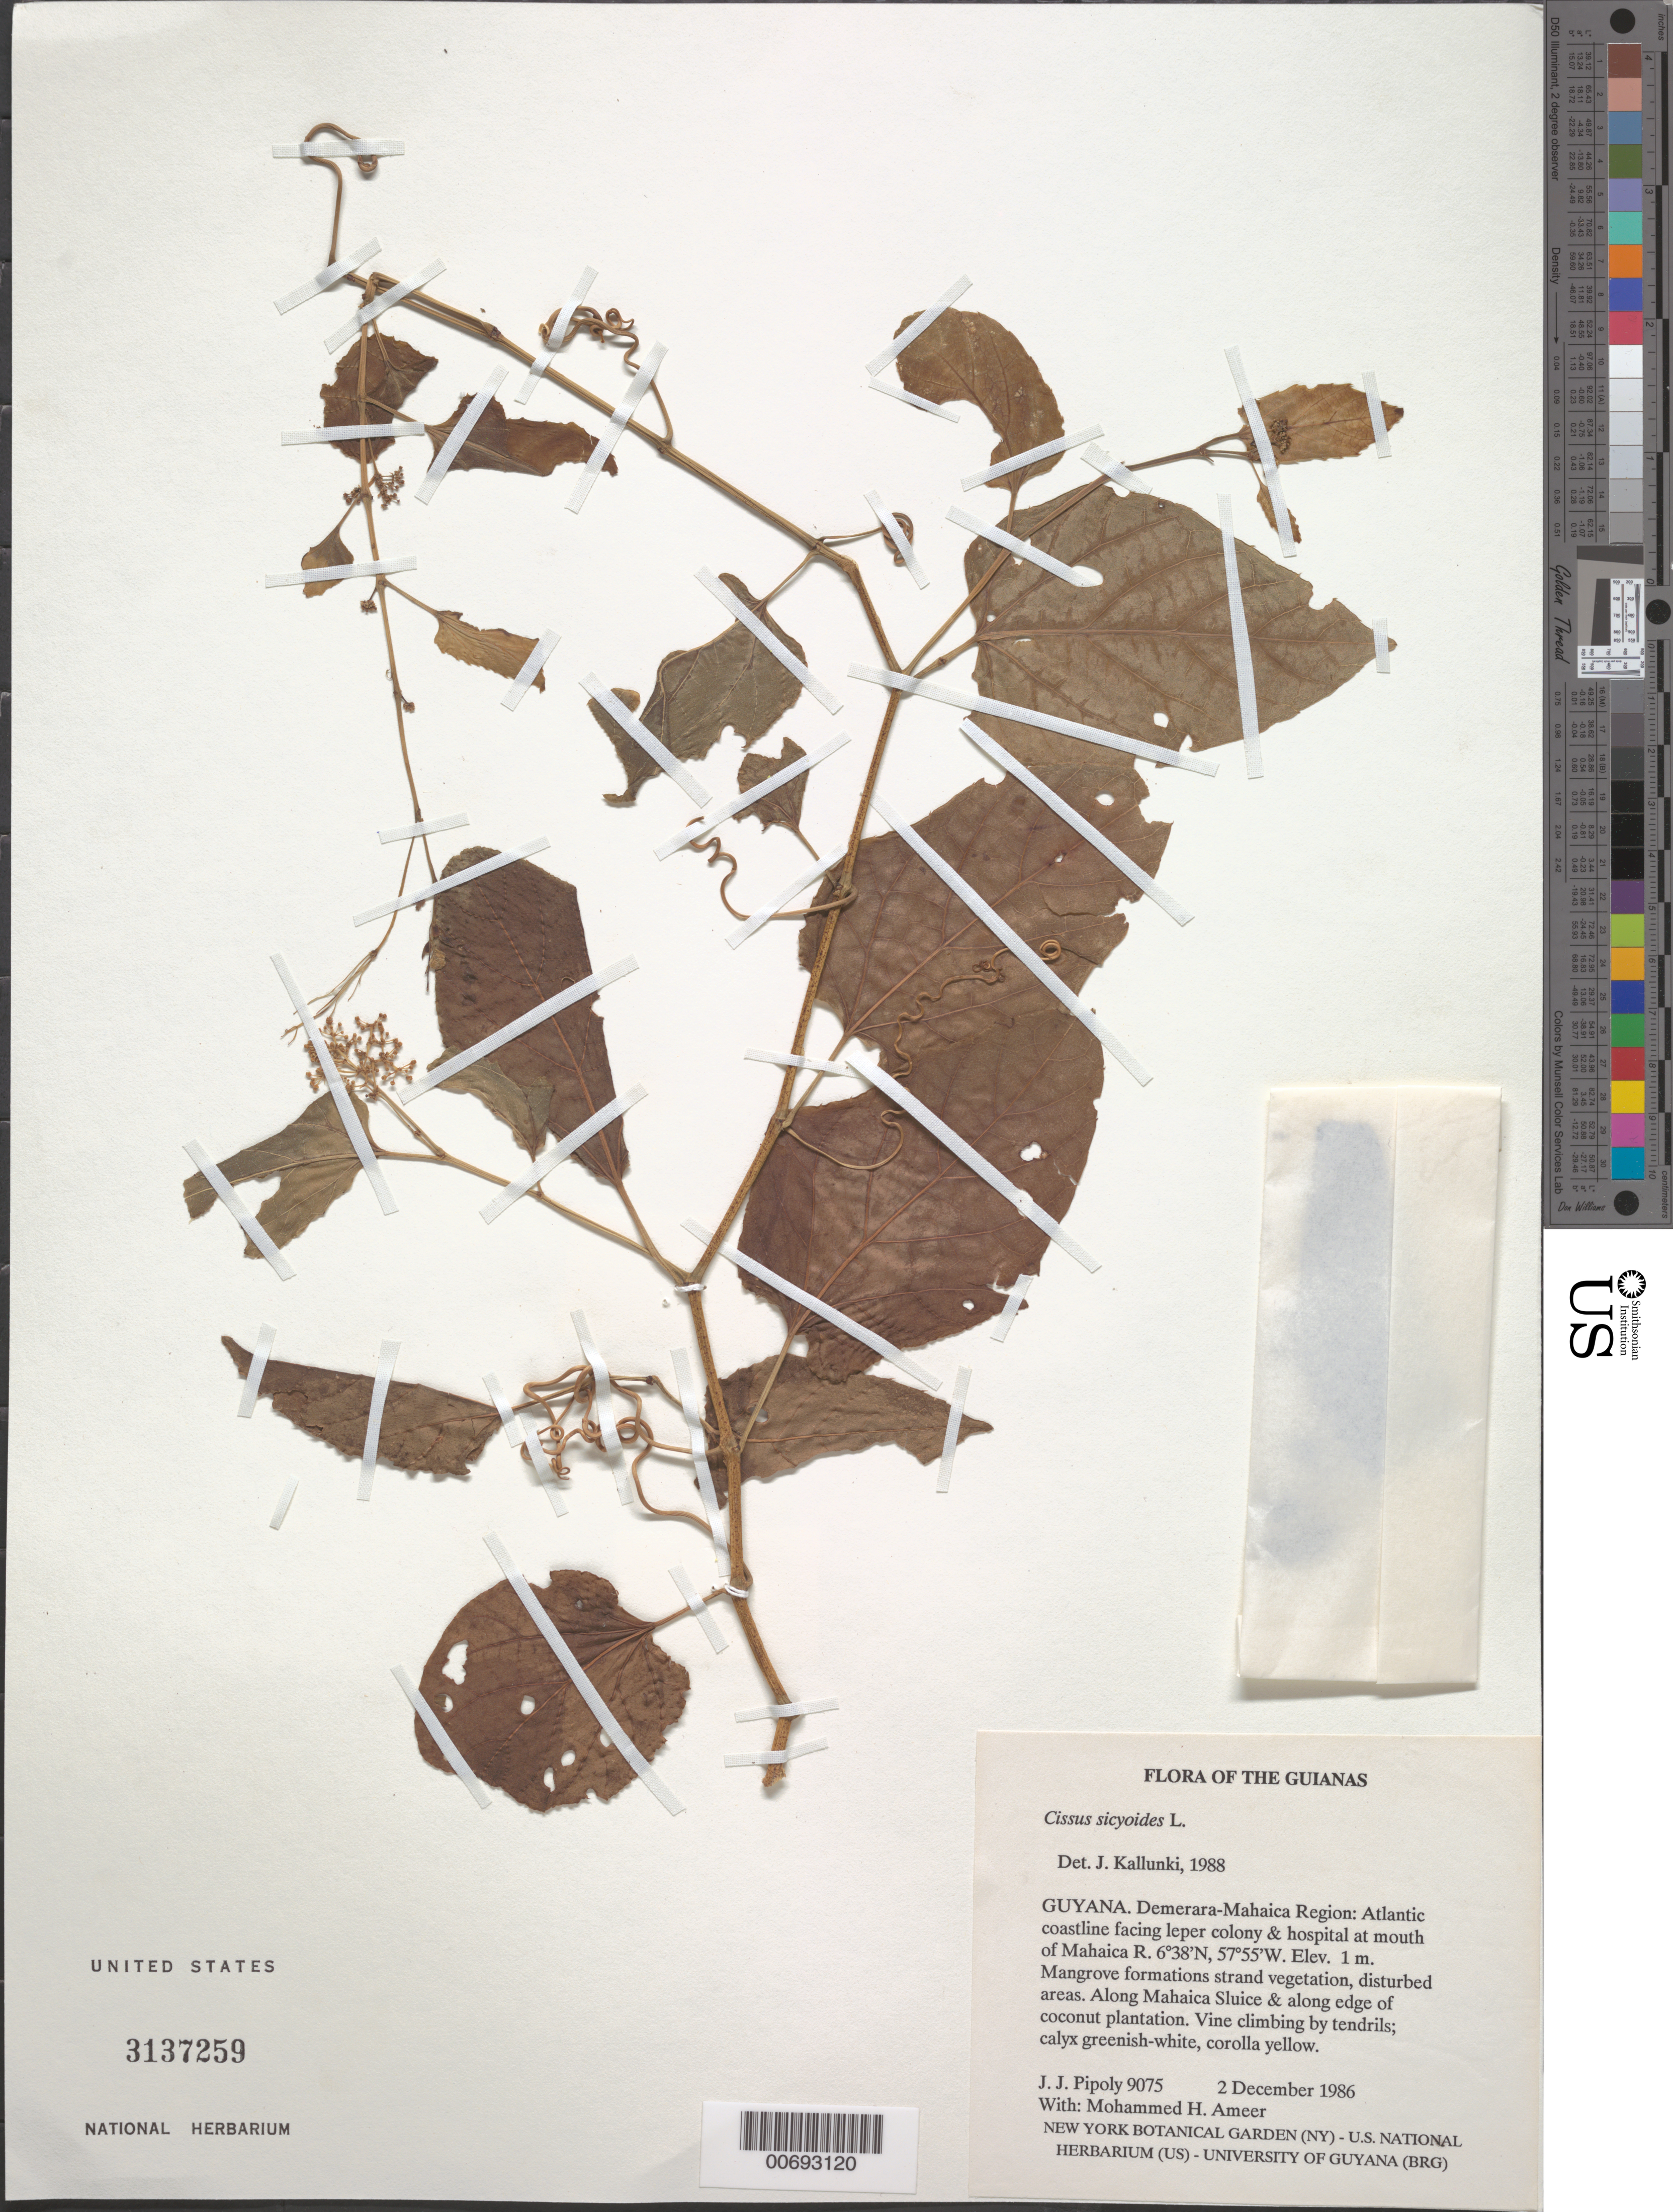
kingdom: Plantae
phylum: Tracheophyta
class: Magnoliopsida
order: Vitales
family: Vitaceae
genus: Cissus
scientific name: Cissus sicyoides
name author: L.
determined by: Kallunki, Jacquelyn A.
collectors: J. J. Pipoly & M. Ameer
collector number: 9075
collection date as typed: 2 December 1986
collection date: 1986-12-02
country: Guyana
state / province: Demerara-Mahaica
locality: Atlantic coastline facing leper colony & hospital at mouth of Mahaica R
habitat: Mangrove formations strand vegetation, disturbed areas. Along Mahaica Sluice & along edge of coconut plantation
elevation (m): -6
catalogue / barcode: US 3137259